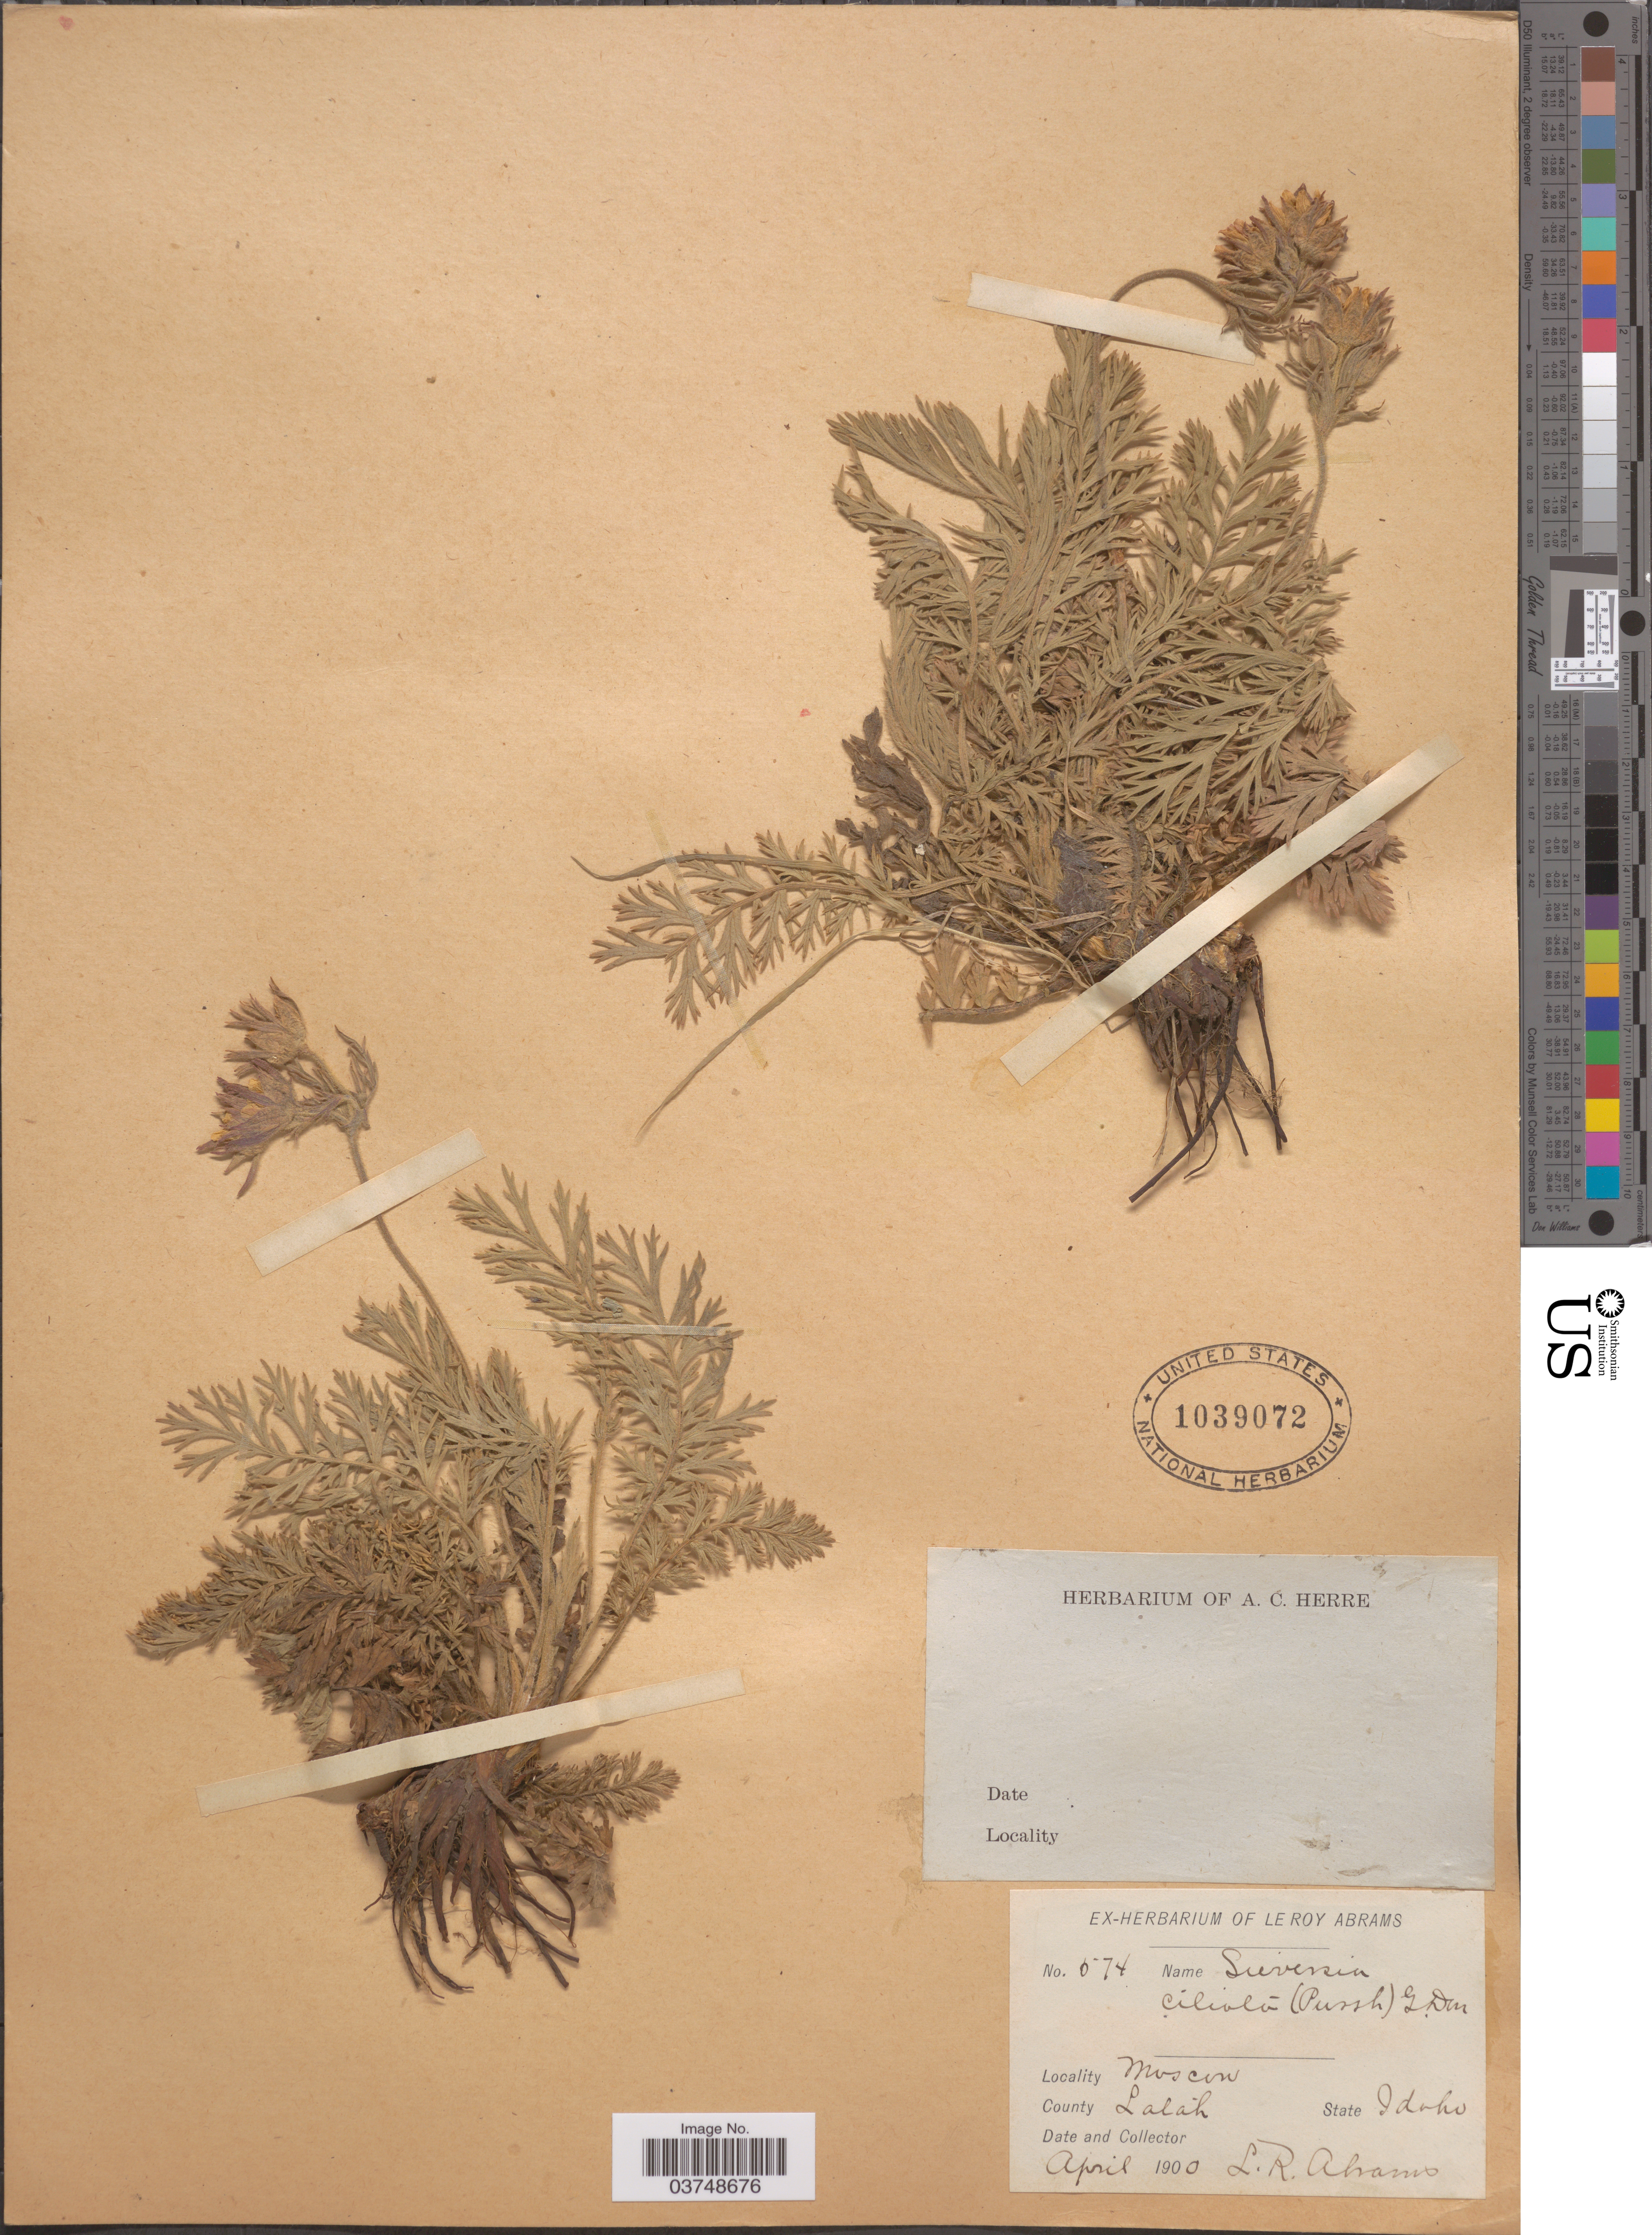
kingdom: Plantae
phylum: Tracheophyta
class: Magnoliopsida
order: Rosales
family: Rosaceae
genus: Geum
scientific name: Geum triflorum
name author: Pursh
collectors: L. Abrams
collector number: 574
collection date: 1900-04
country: United States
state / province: Idaho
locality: Moscow. County Latah.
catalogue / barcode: US 1039072